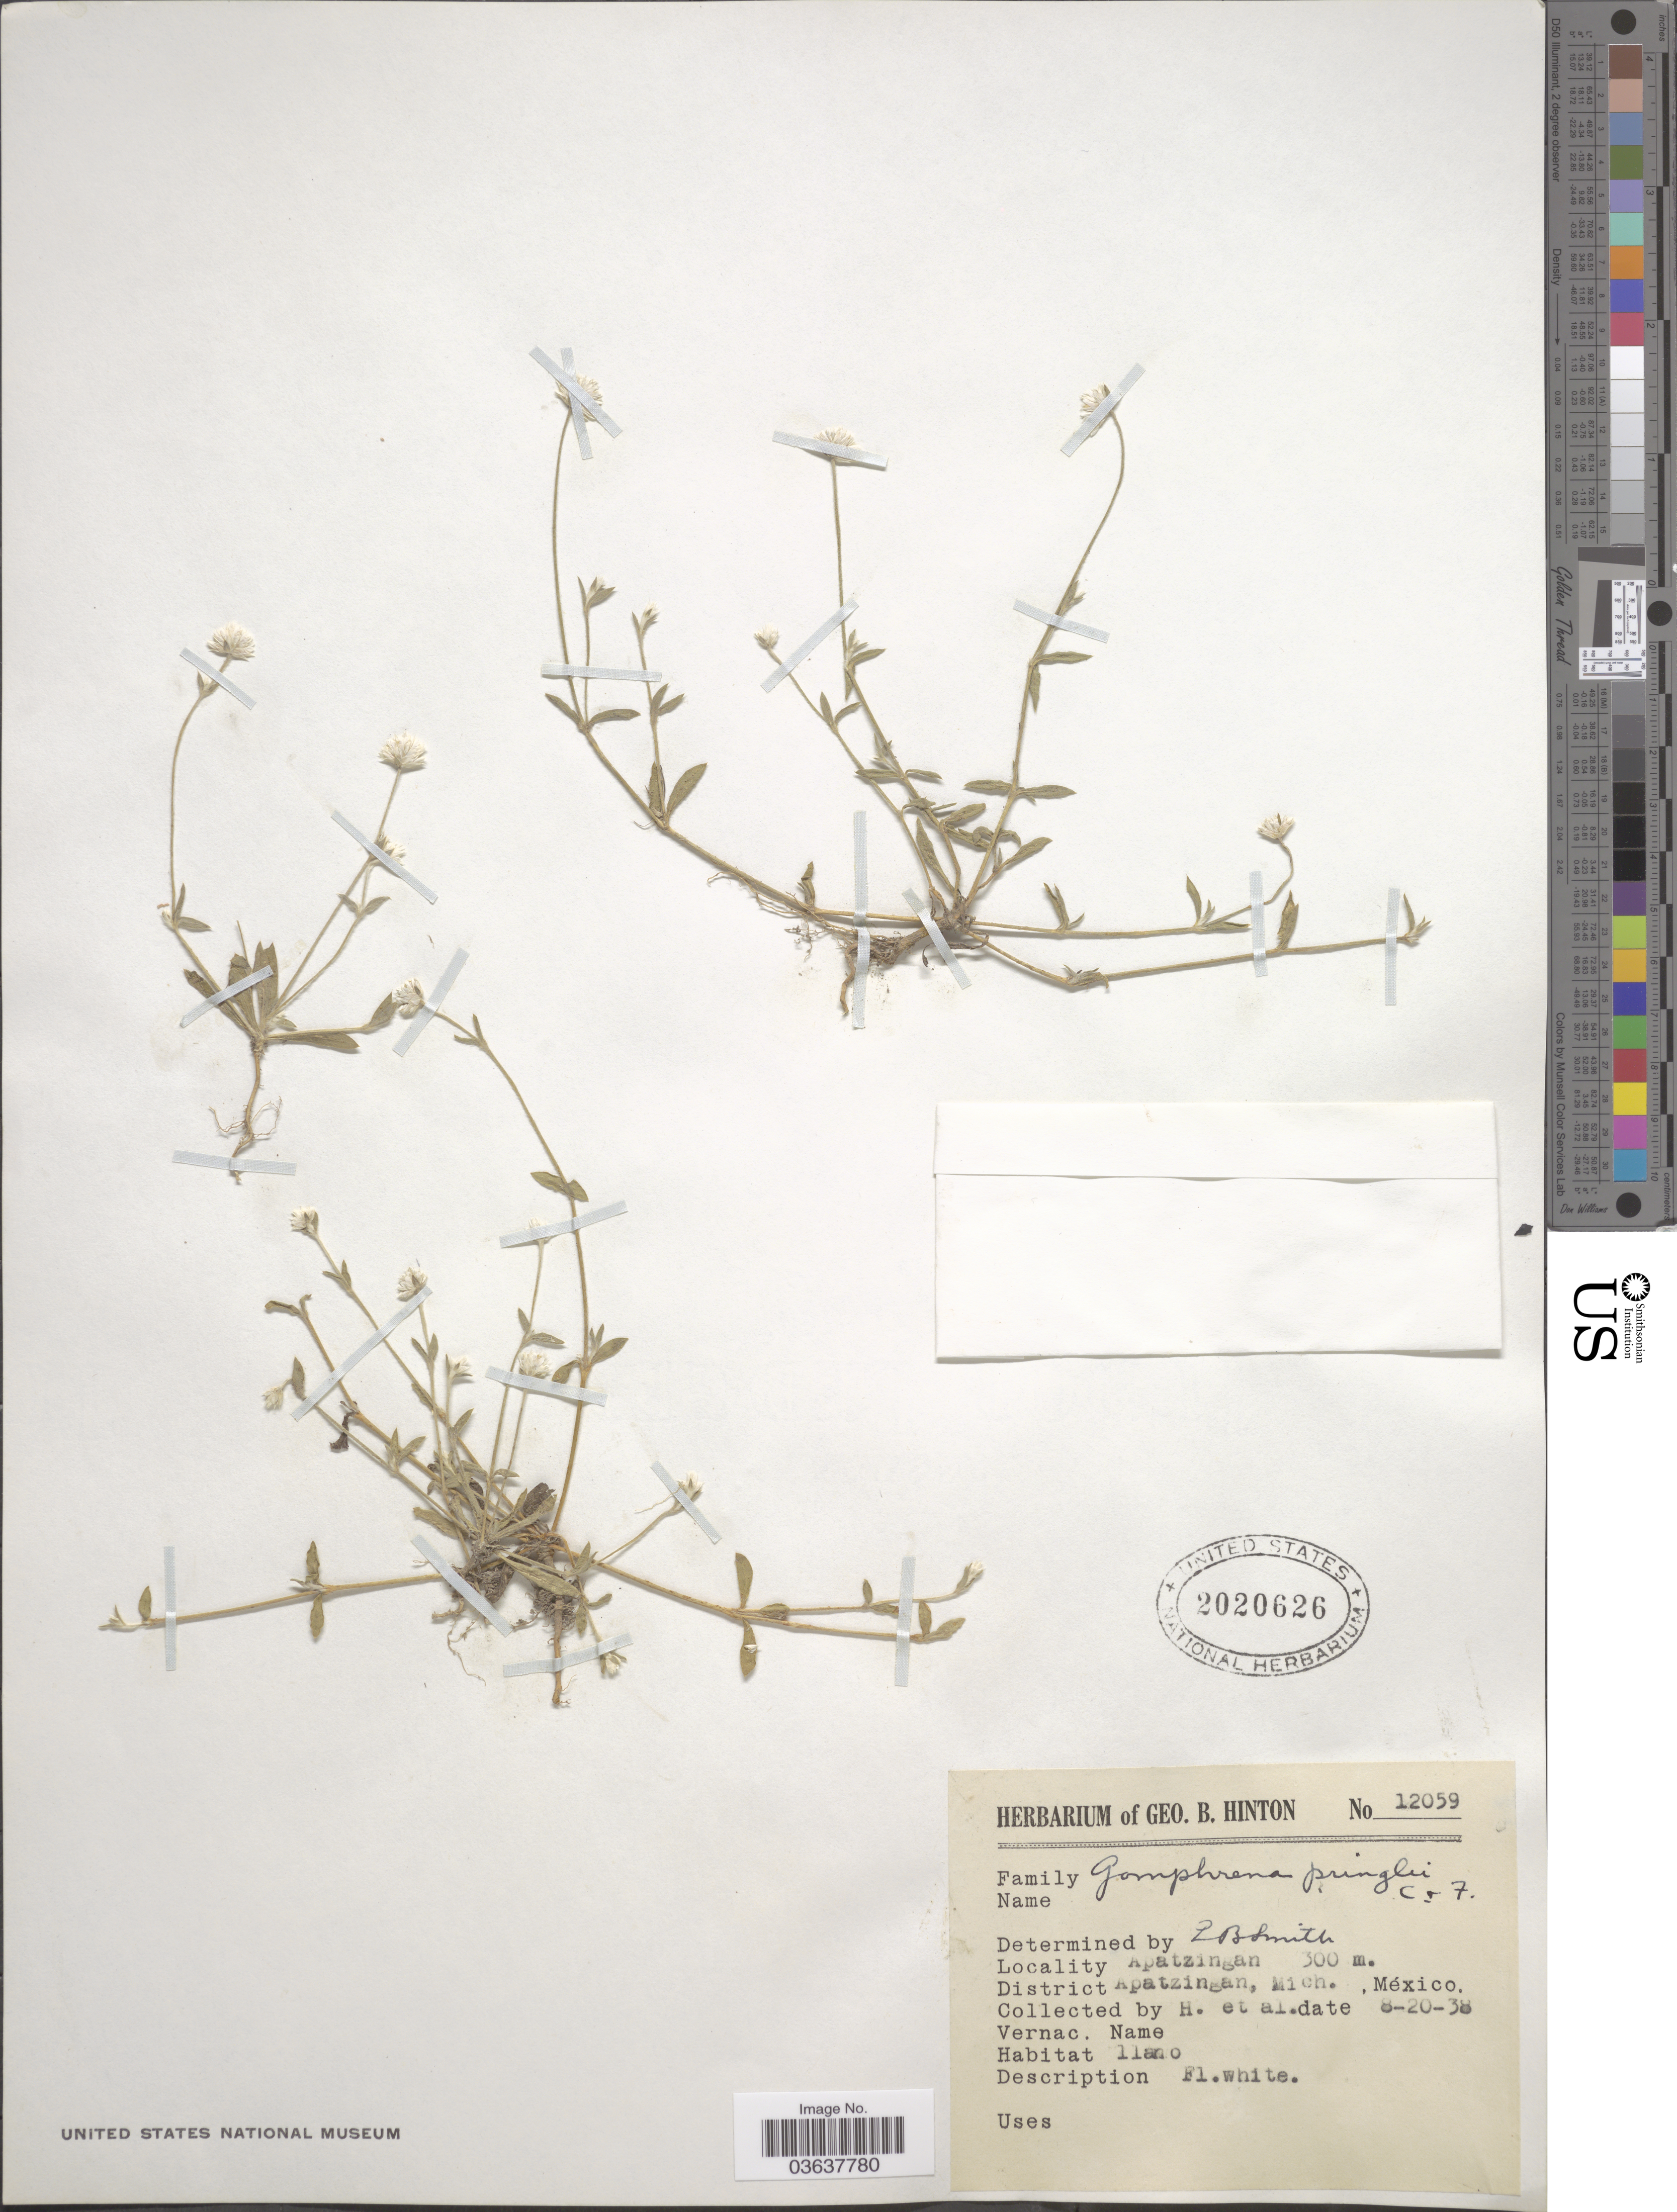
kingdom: Plantae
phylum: Tracheophyta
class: Magnoliopsida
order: Caryophyllales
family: Amaranthaceae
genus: Gomphrena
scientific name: Gomphrena pringlei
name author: J.M. Coult. & Fisher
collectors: G. B. Hinton & et al.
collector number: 12059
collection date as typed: Transcribed d/m/y: 20/8/38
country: Mexico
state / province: Michoacán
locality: Apatzingan, District Apatzingan.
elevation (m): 300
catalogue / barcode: US 2020626